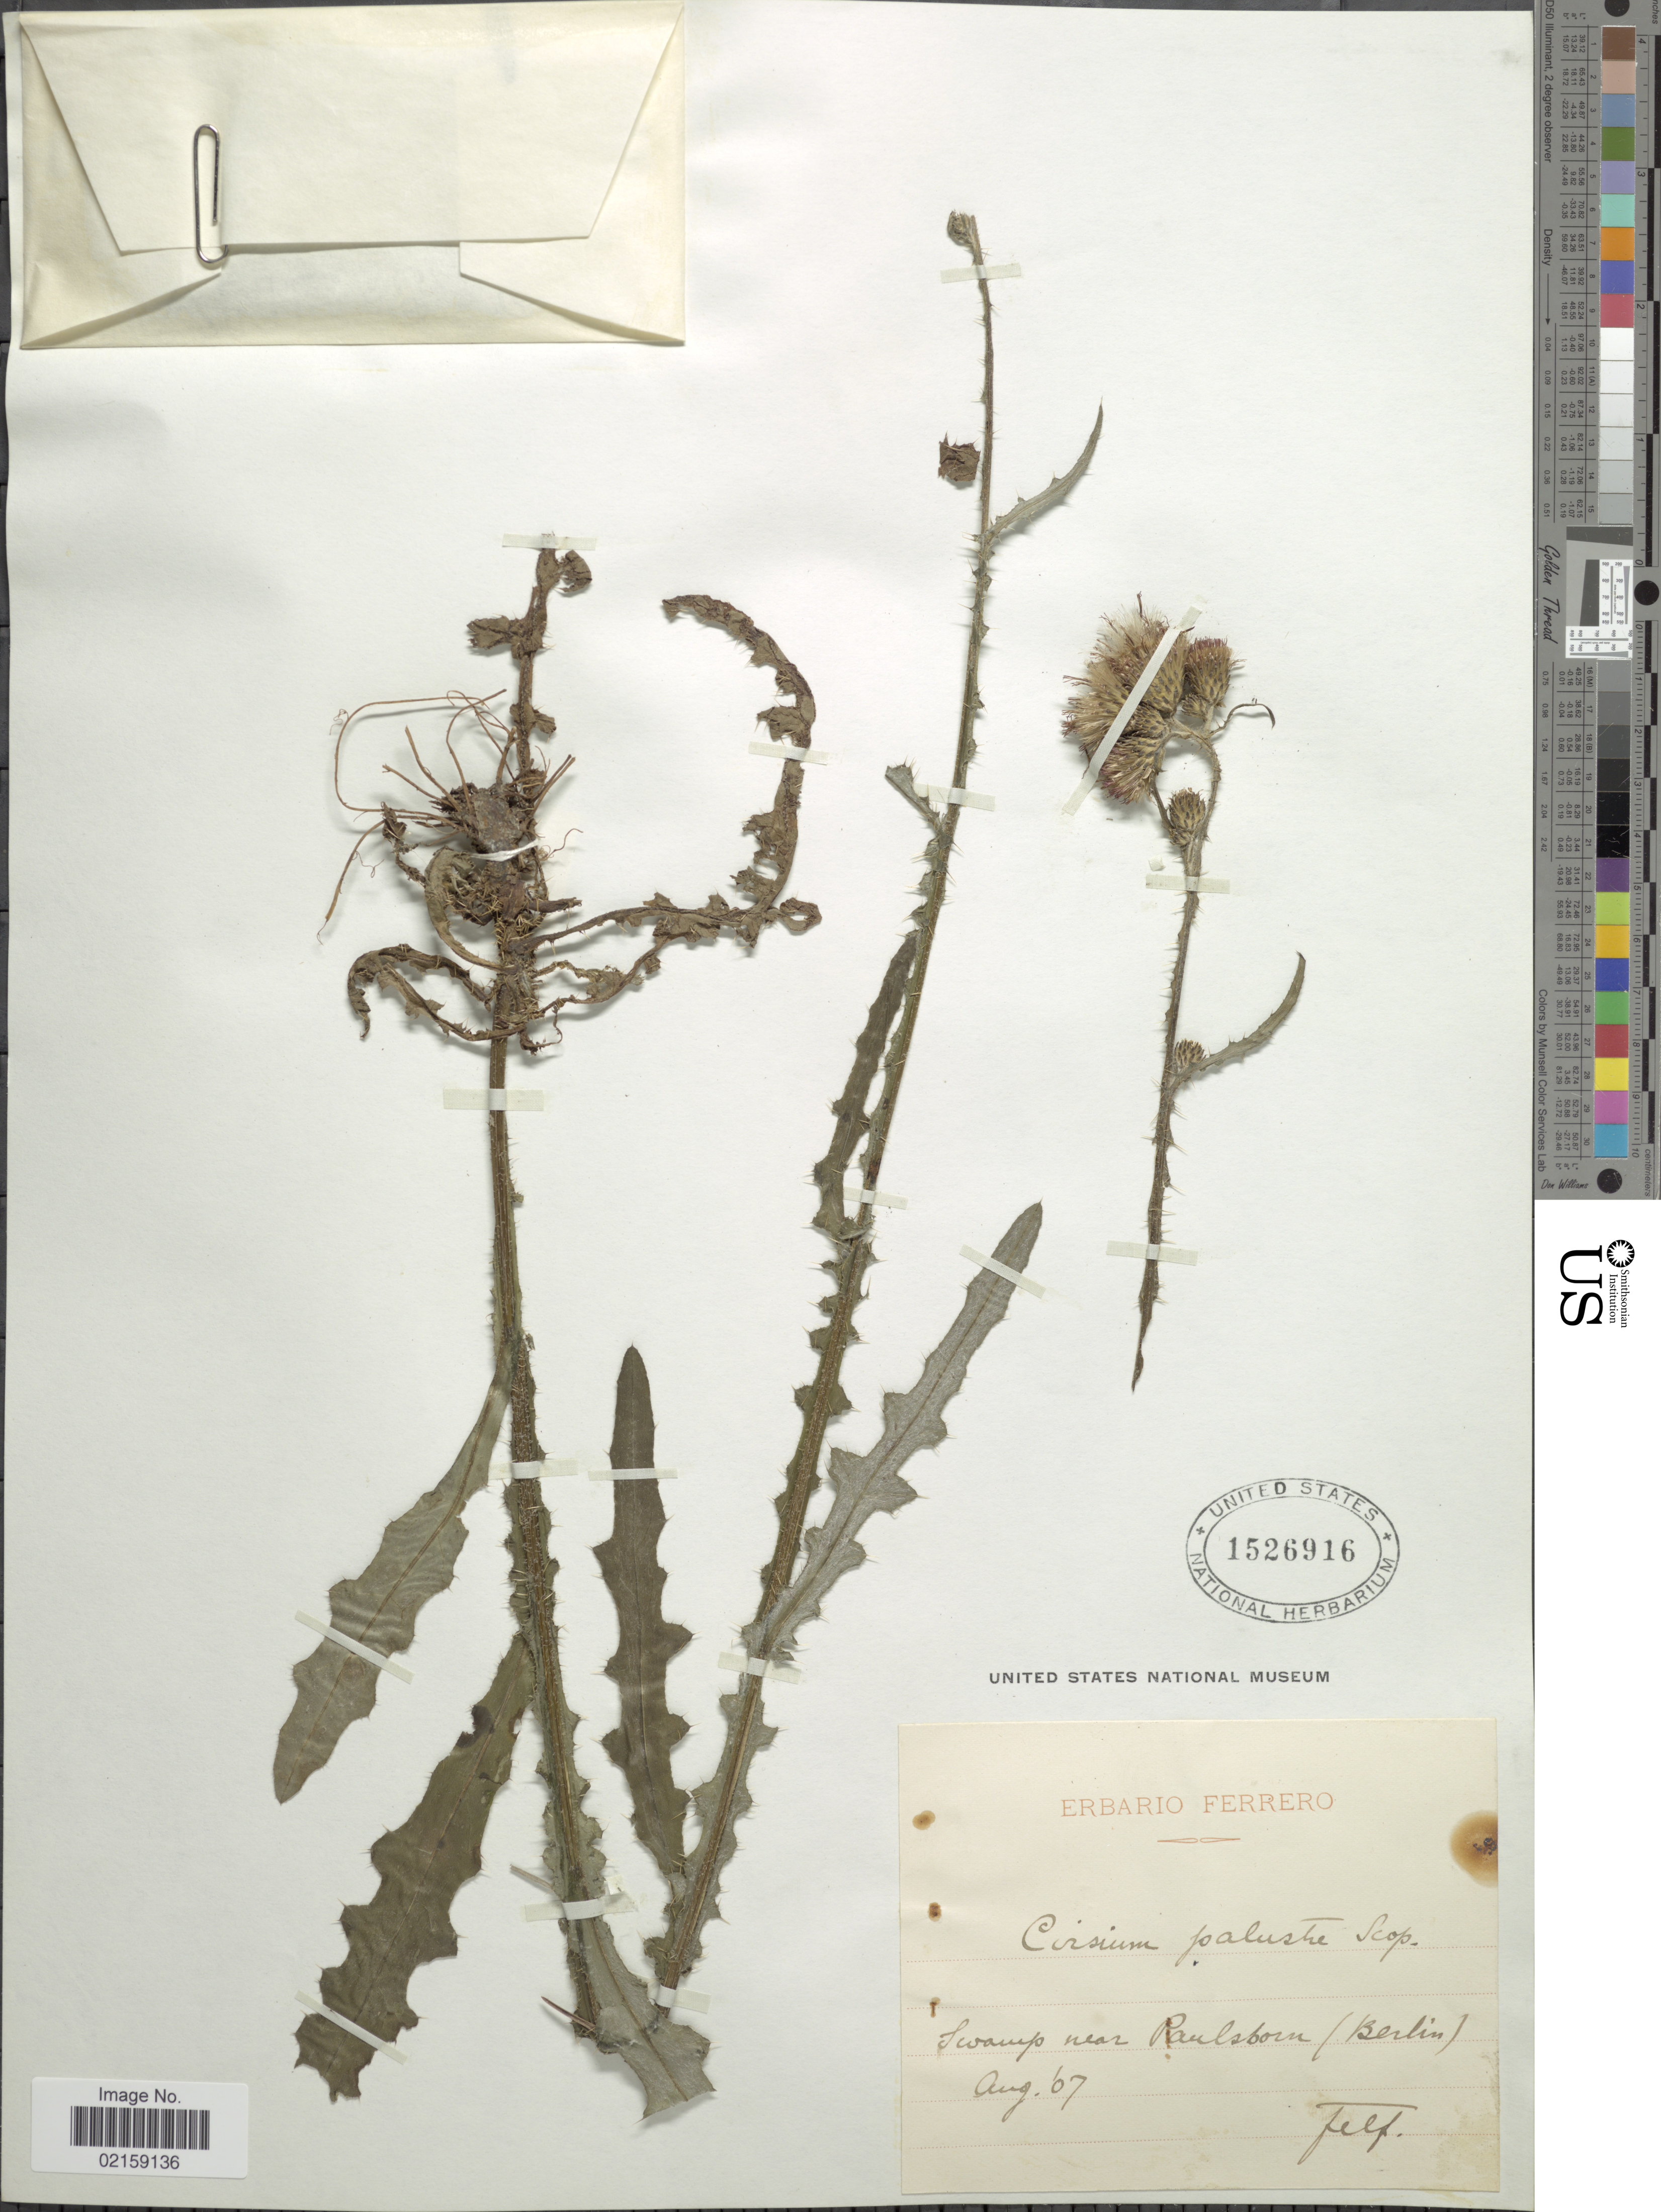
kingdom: Plantae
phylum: Tracheophyta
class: Magnoliopsida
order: Asterales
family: Asteraceae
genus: Cirsium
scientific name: Cirsium palustre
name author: (L.) Coss. ex Scop.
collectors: F. Ferrero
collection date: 1907-04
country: Germany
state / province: Berlin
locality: Swamp near Paulsborn, Berlin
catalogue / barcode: US 1526916